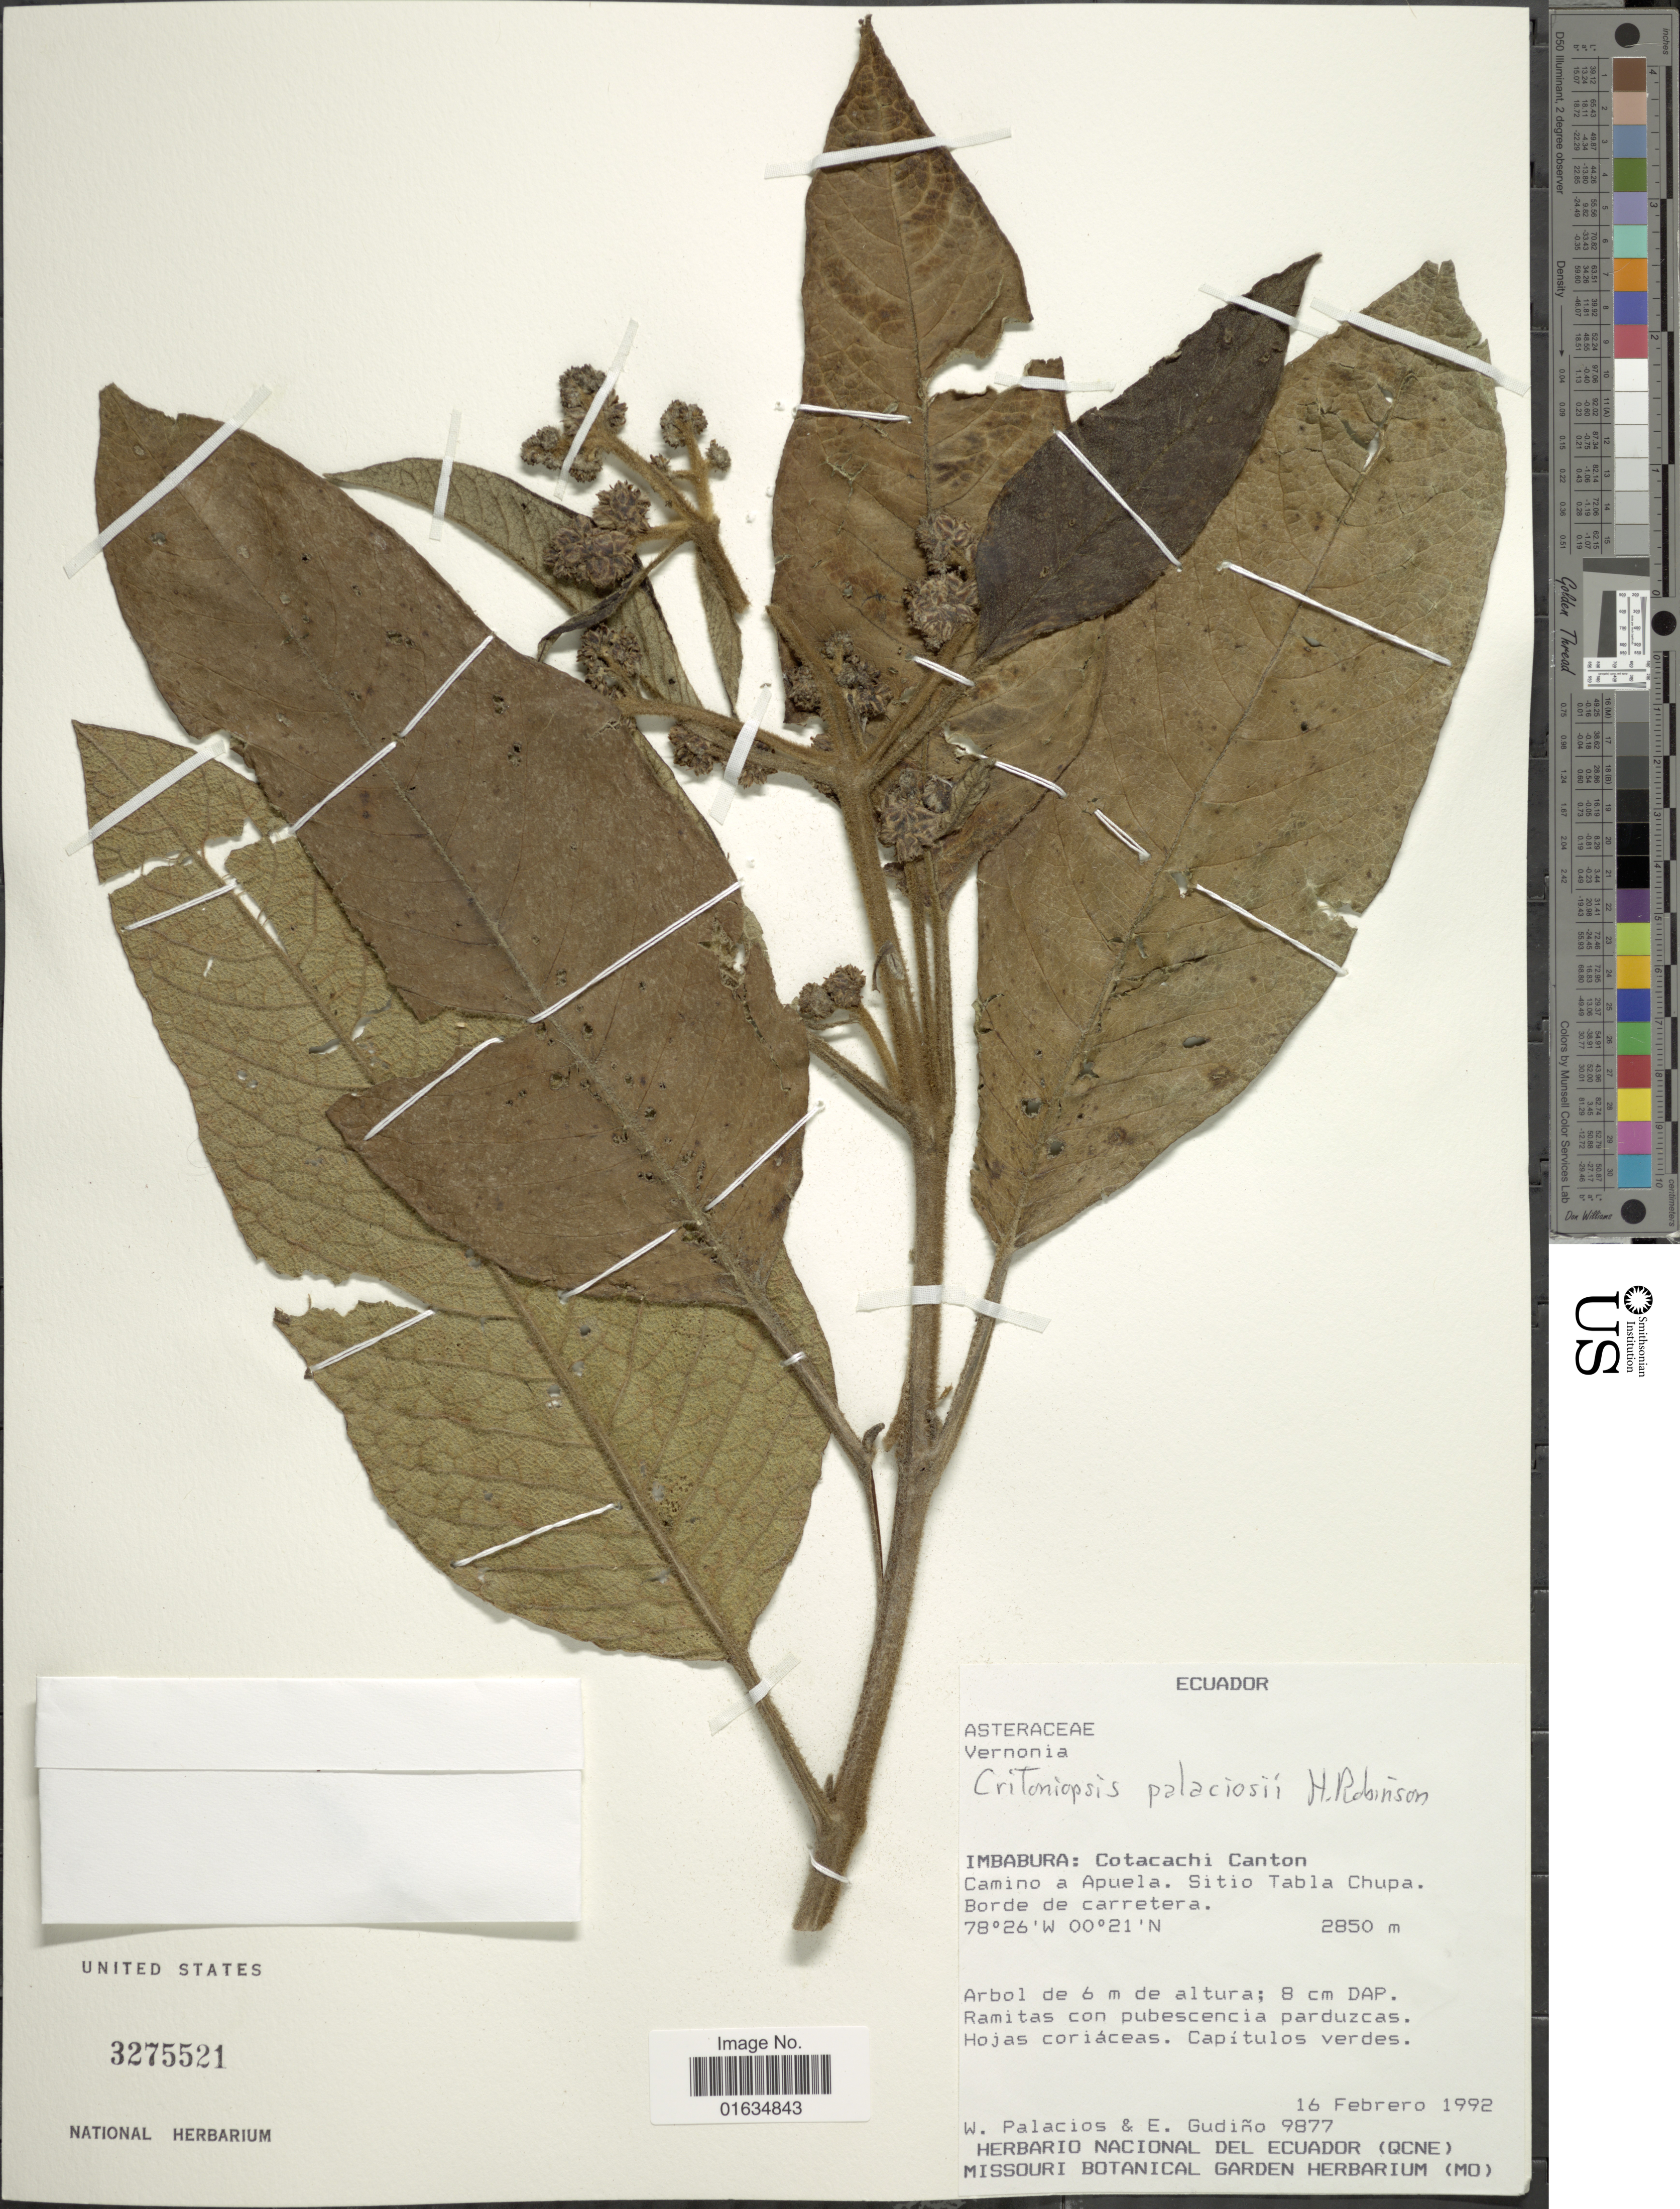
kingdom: Plantae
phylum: Tracheophyta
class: Magnoliopsida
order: Asterales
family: Asteraceae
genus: Critoniopsis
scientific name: Critoniopsis palaciosii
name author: H. Rob.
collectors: W. Palacios & E. Gudiño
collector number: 9877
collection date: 1992-02-16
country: Ecuador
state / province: Imbabura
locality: Imbabura, Cotacachi Canton, Camino a apulea, Sitio Tabla Chupa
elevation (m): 2850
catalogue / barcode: US 3275521